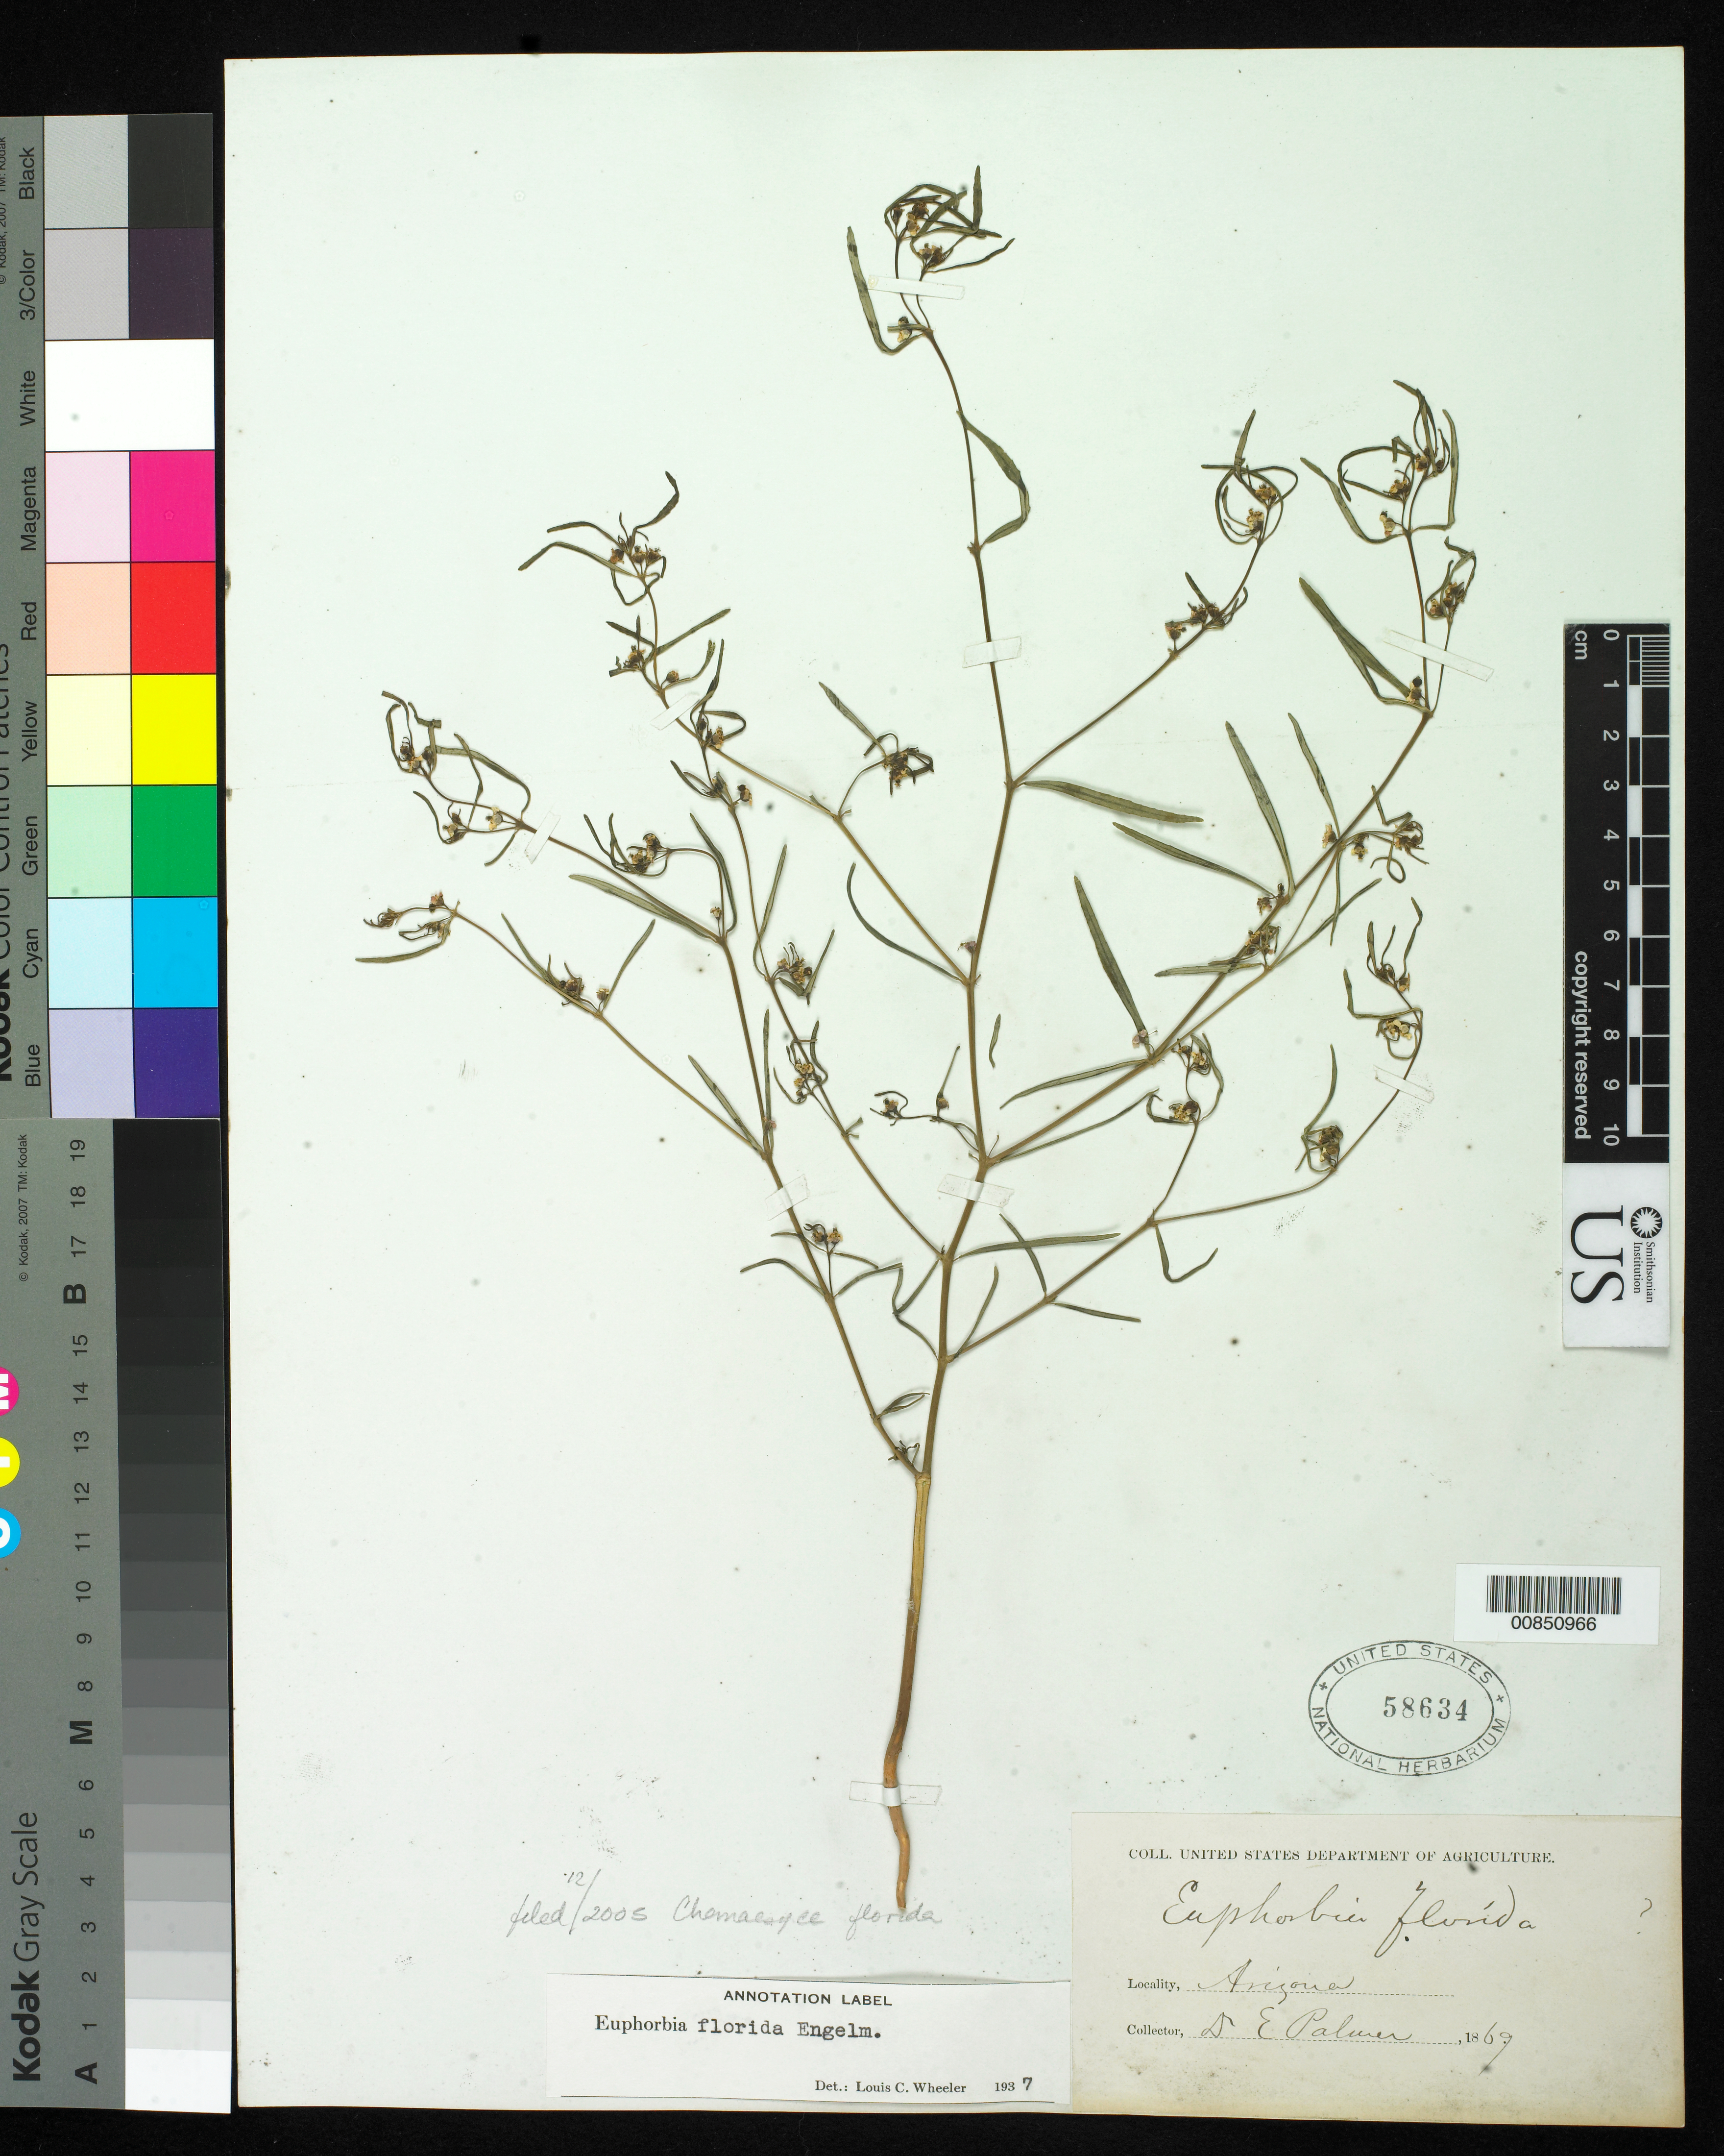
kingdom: Plantae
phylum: Tracheophyta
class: Magnoliopsida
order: Malpighiales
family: Euphorbiaceae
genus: Chamaesyce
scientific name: Chamaesyce florida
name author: (Engelm.) Millsp.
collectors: E. Palmer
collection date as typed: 1869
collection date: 1869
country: United States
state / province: Arizona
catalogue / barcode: US 58634